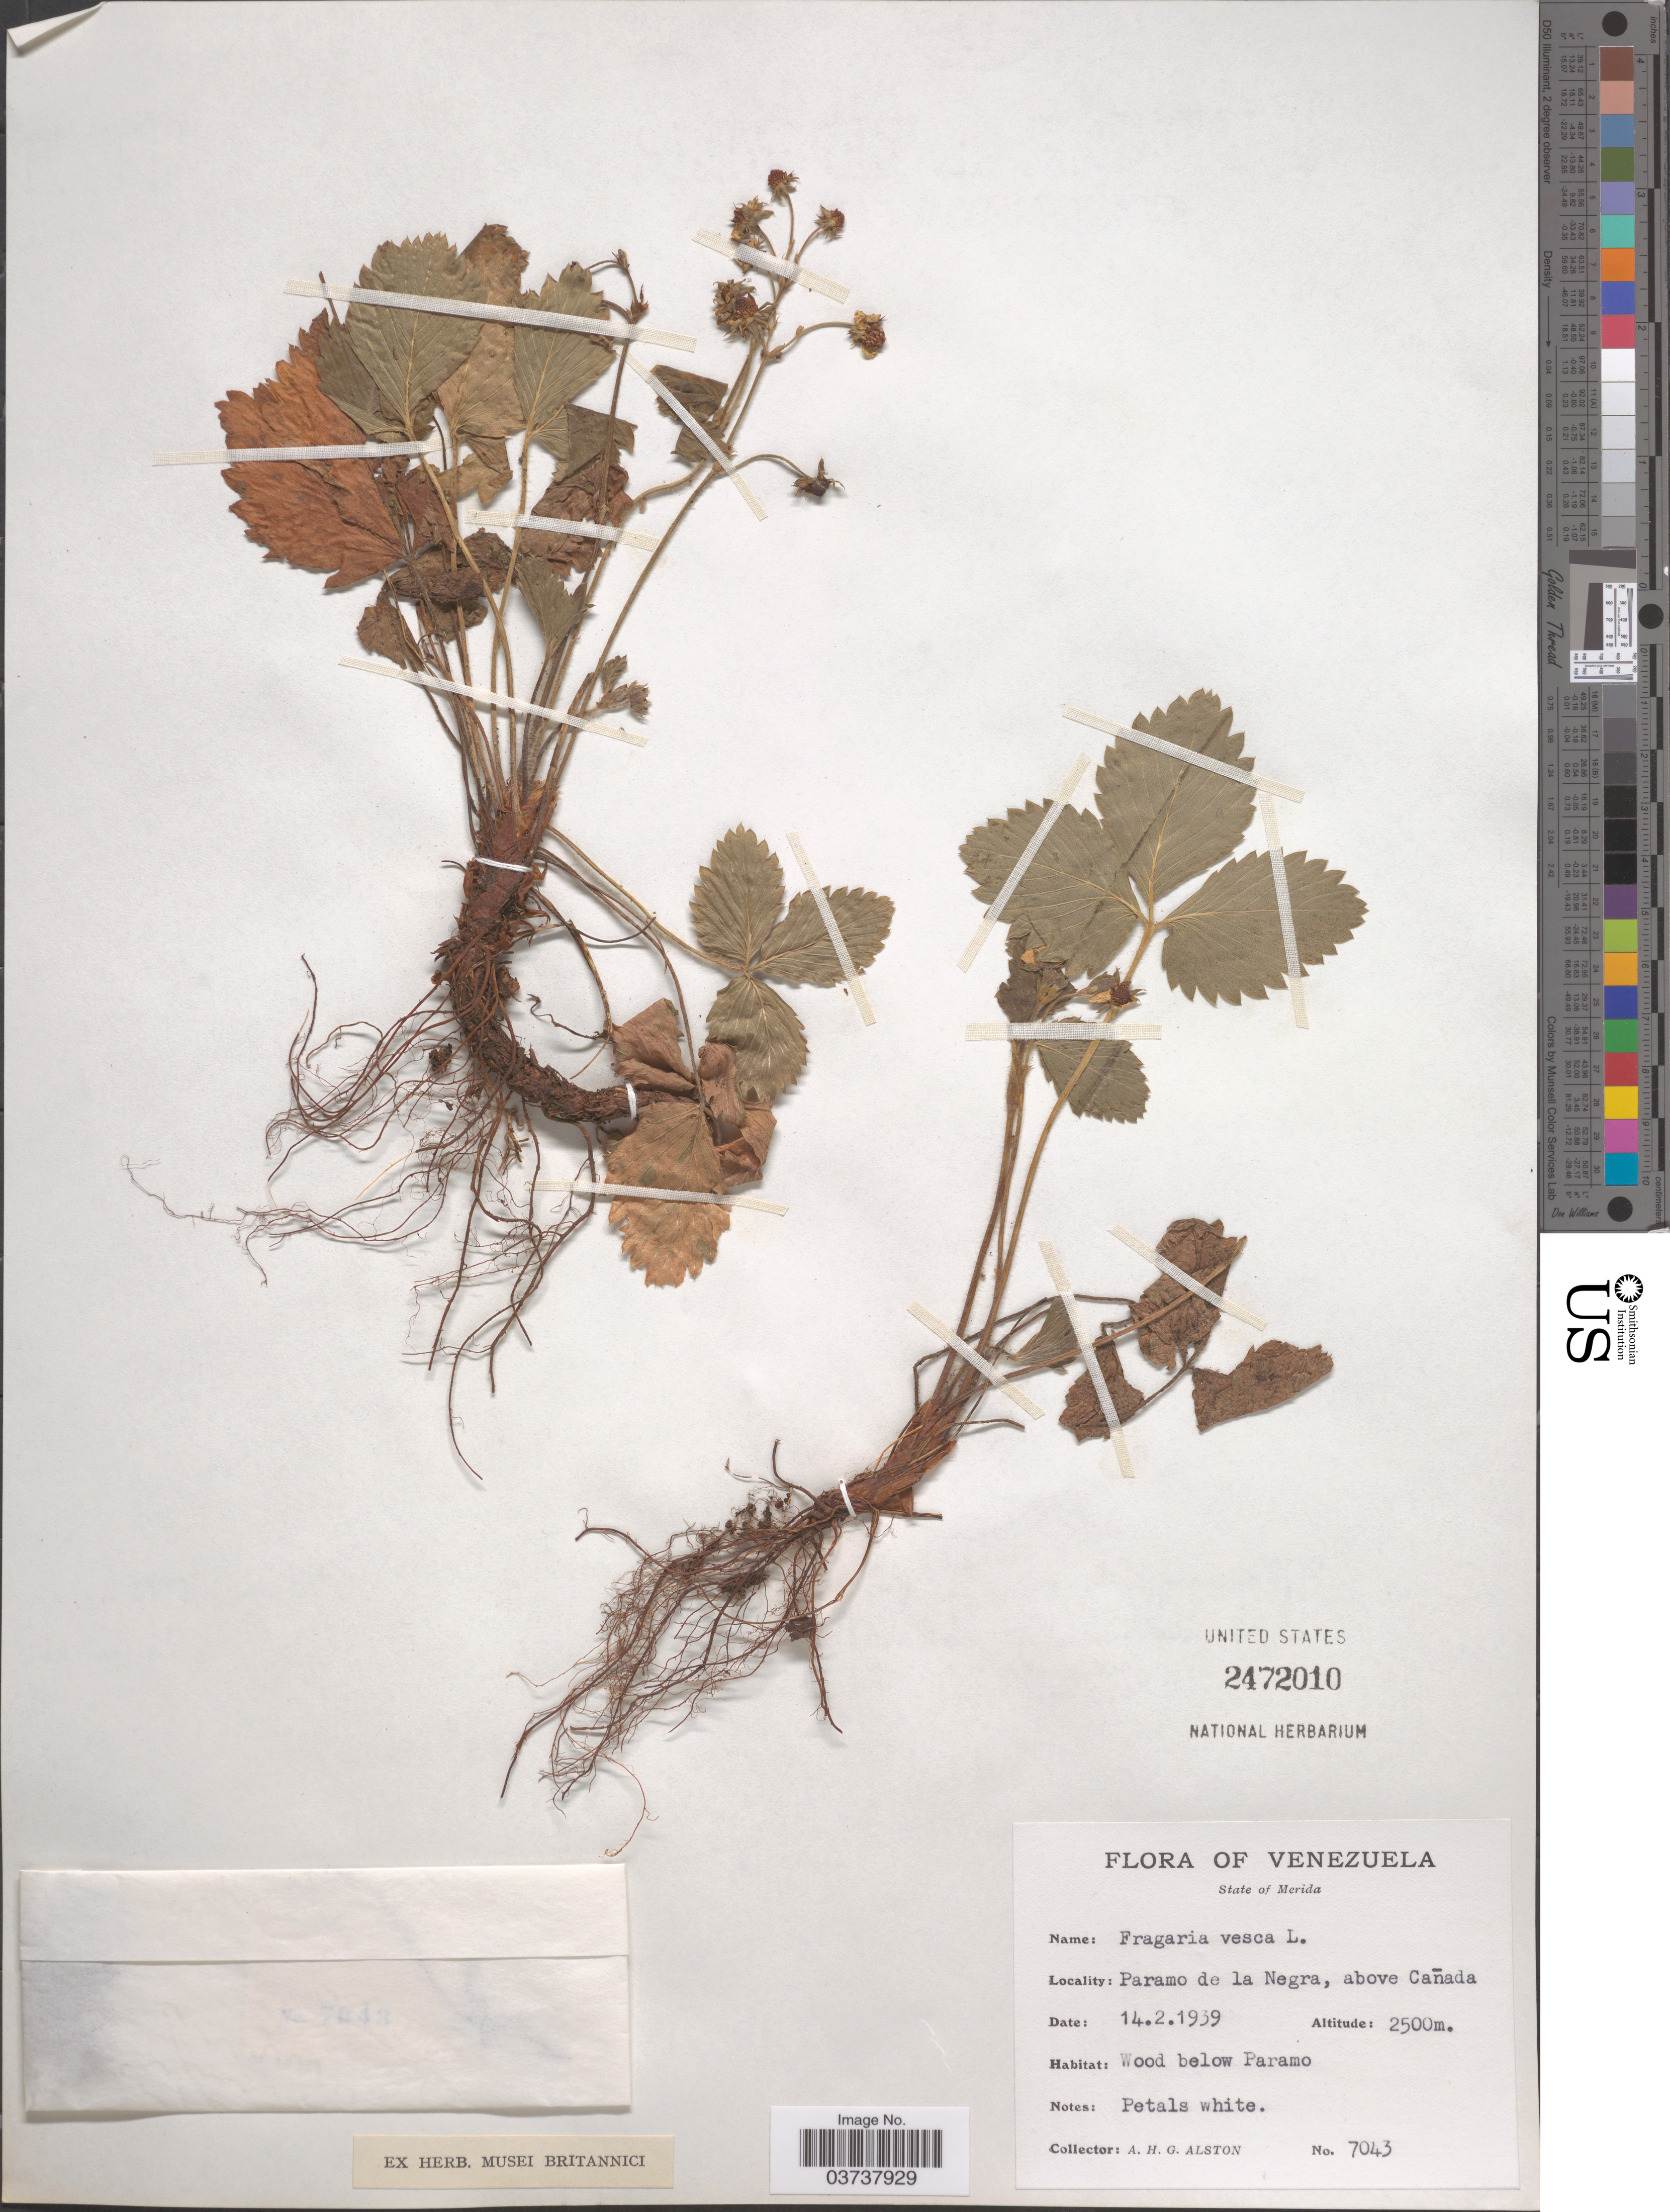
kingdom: Plantae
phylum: Tracheophyta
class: Magnoliopsida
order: Rosales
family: Rosaceae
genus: Fragaria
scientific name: Fragaria vesca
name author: L.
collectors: A. H. Alston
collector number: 7043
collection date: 1939-02-14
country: Venezuela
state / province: Merida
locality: Paramo de la Negra, above Cañada. Wood below Paramo.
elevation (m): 2500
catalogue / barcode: US 2472010